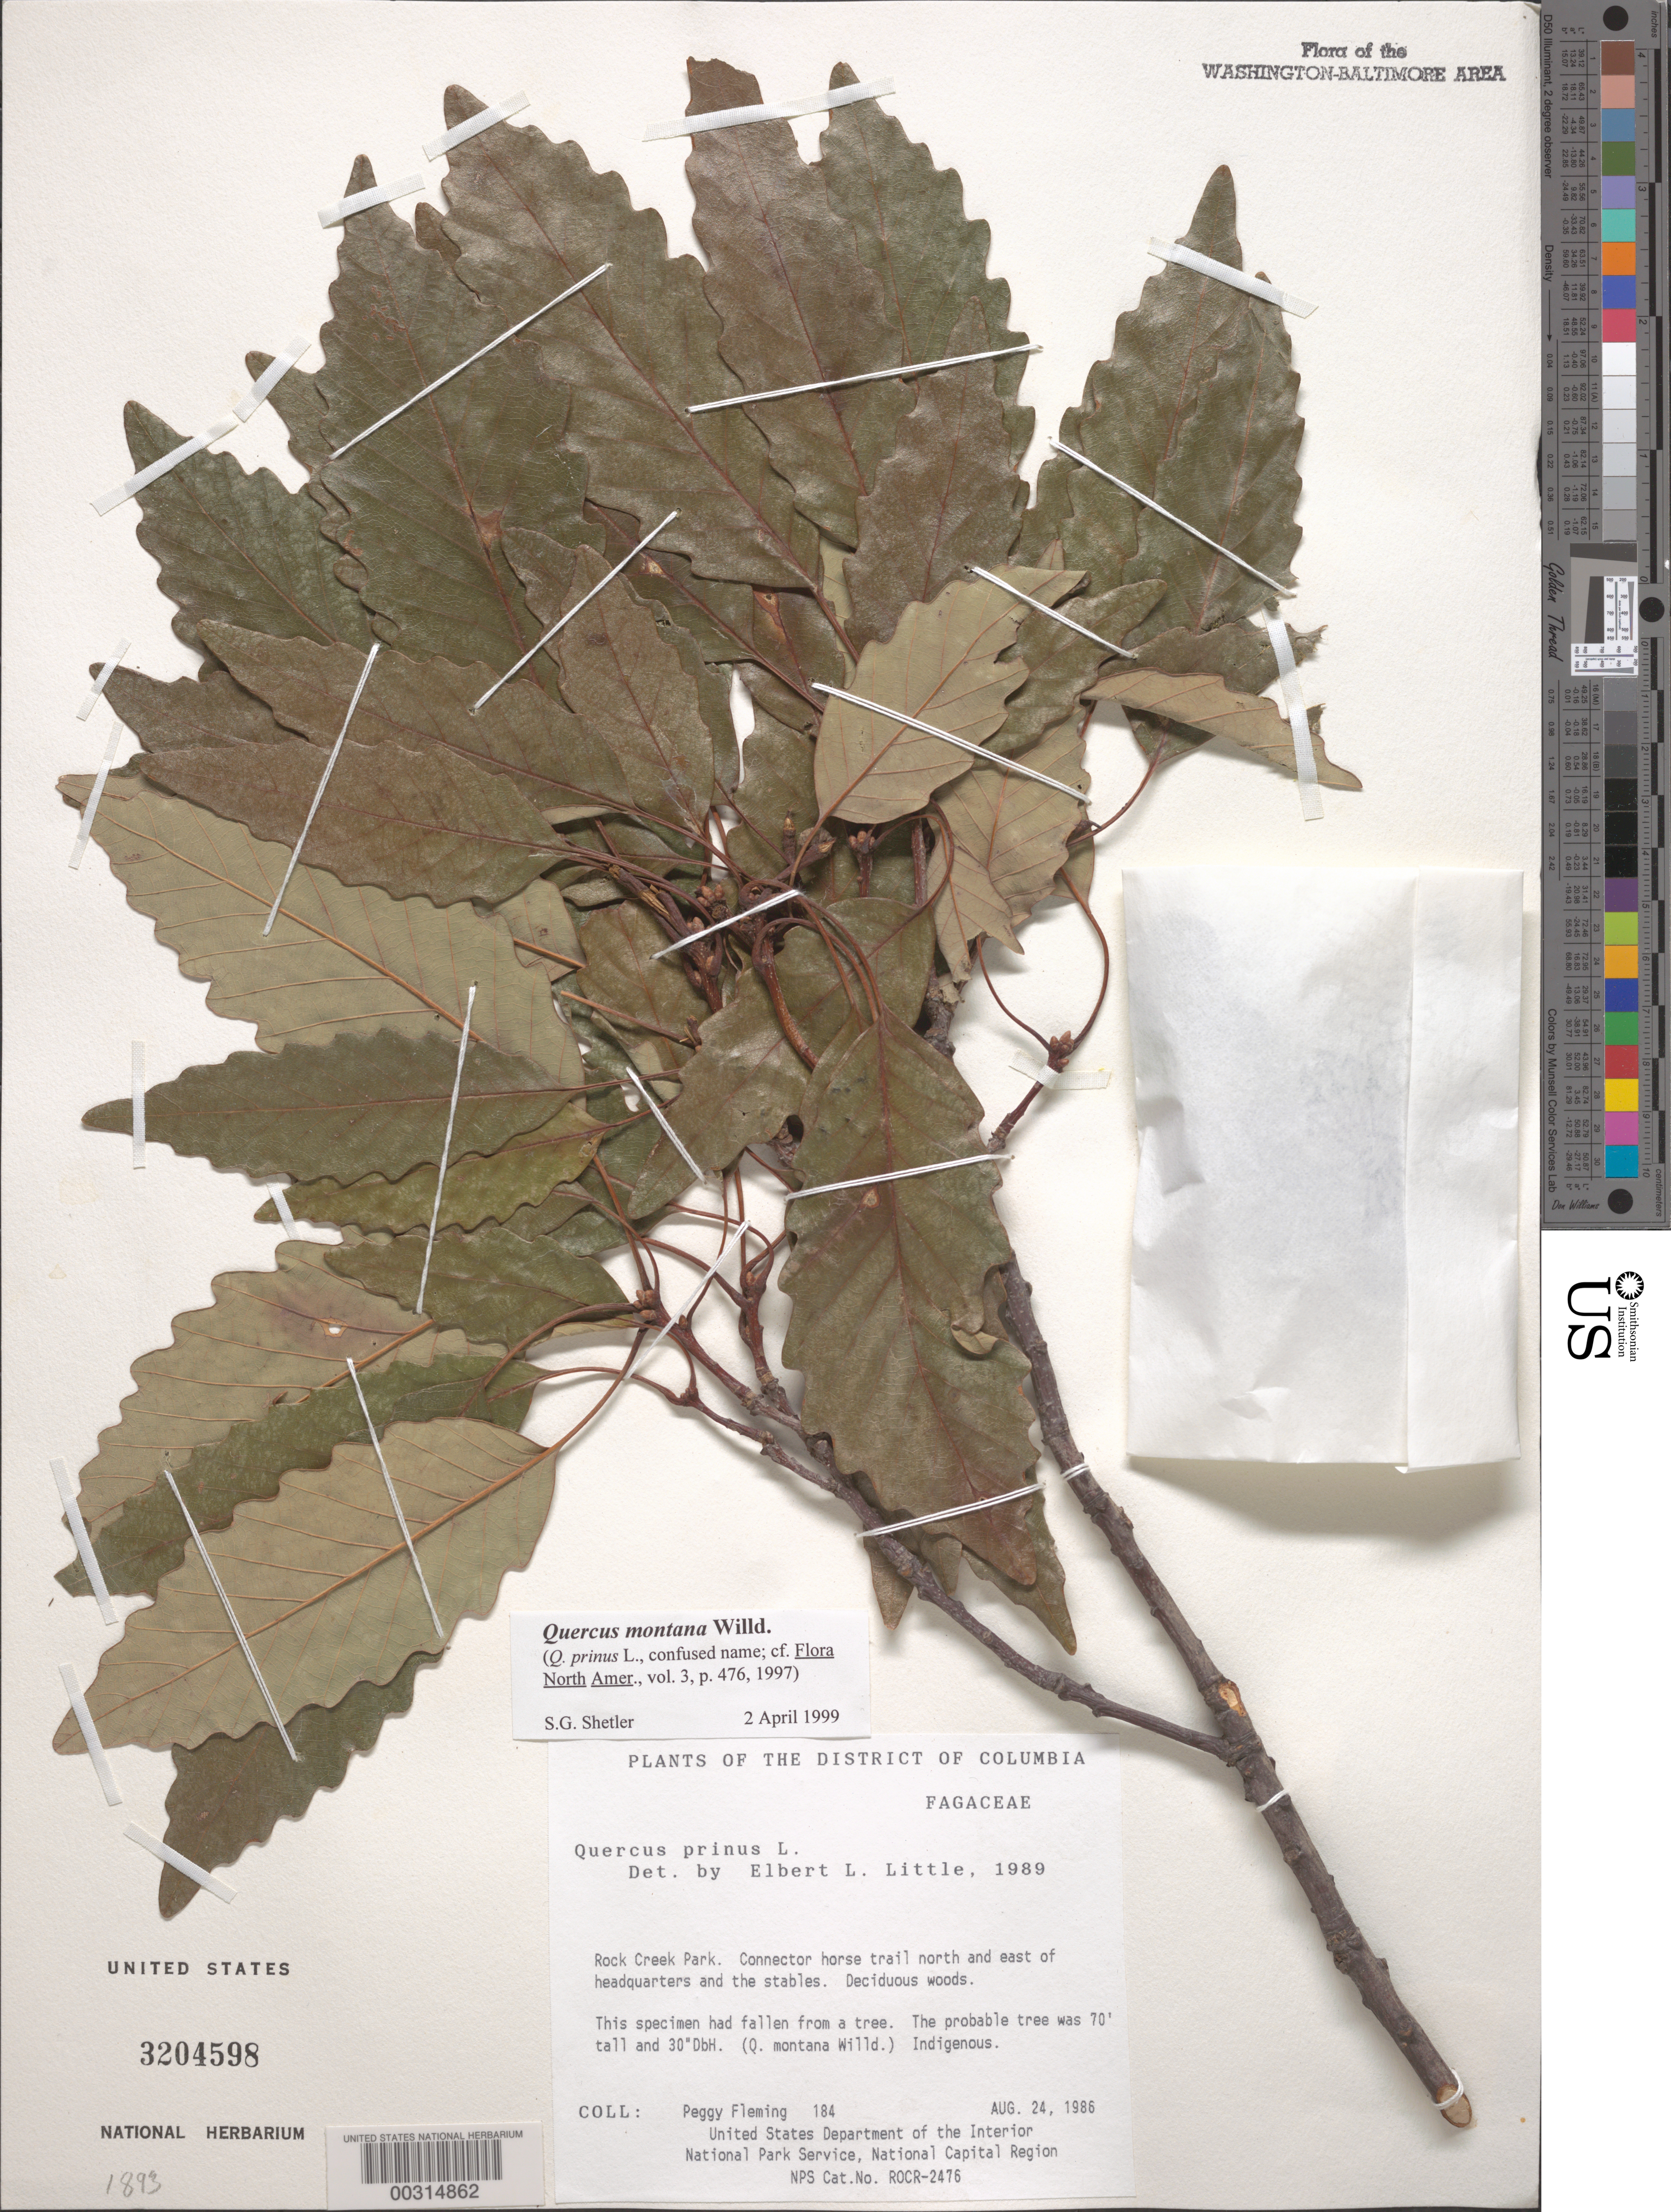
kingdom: Plantae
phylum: Tracheophyta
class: Magnoliopsida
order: Fagales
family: Fagaceae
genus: Quercus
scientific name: Quercus montana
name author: Willd.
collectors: P. Fleming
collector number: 184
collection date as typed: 24 Aug 1986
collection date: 1986-08-24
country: United States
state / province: District of Columbia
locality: Rock Creek Park, Connector Horse Trail N and E of headquarters and stables Rock Creek Park and vicinity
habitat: Deciduous woods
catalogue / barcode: US 3204598